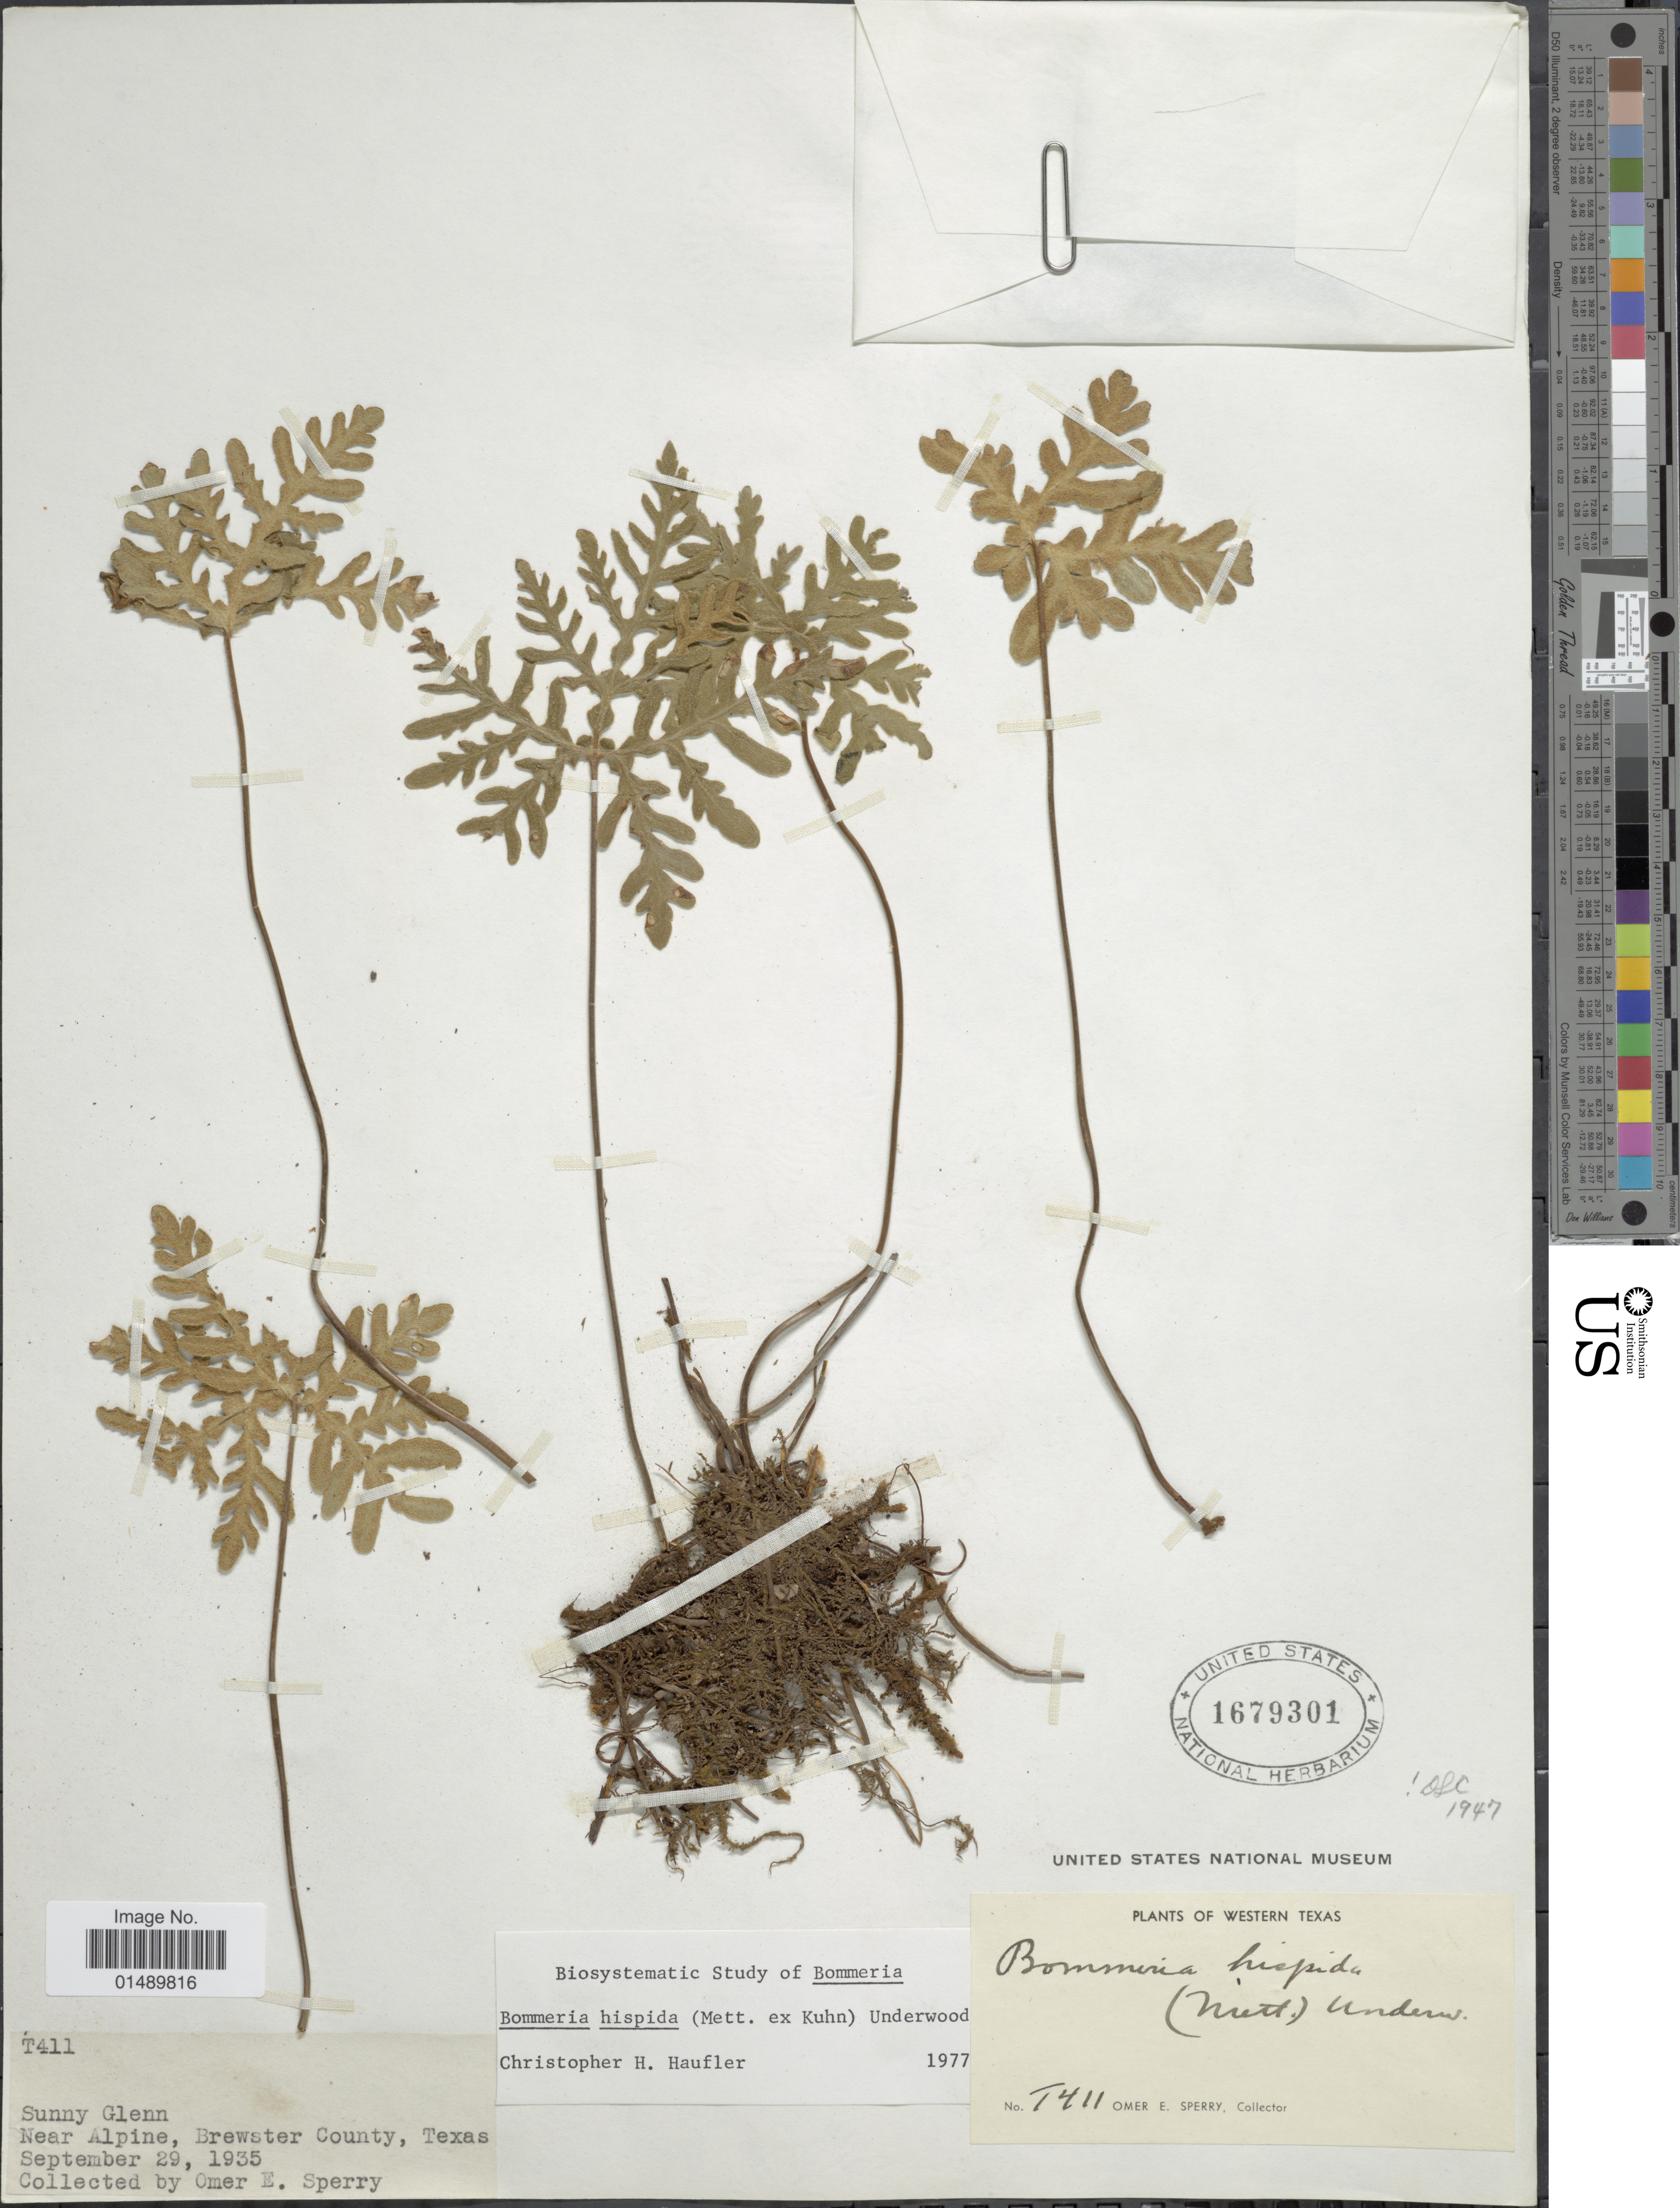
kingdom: Plantae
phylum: Tracheophyta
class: Polypodiopsida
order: Polypodiales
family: Pteridaceae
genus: Bommeria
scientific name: Bommeria hispida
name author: (Mett. ex Kuhn) Underw.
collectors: O. E. Sperry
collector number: T411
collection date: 1935-09-29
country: United States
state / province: Texas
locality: Western Texas, Sunny Glenn, near Alpine, Brewster County.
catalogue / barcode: US 1679301